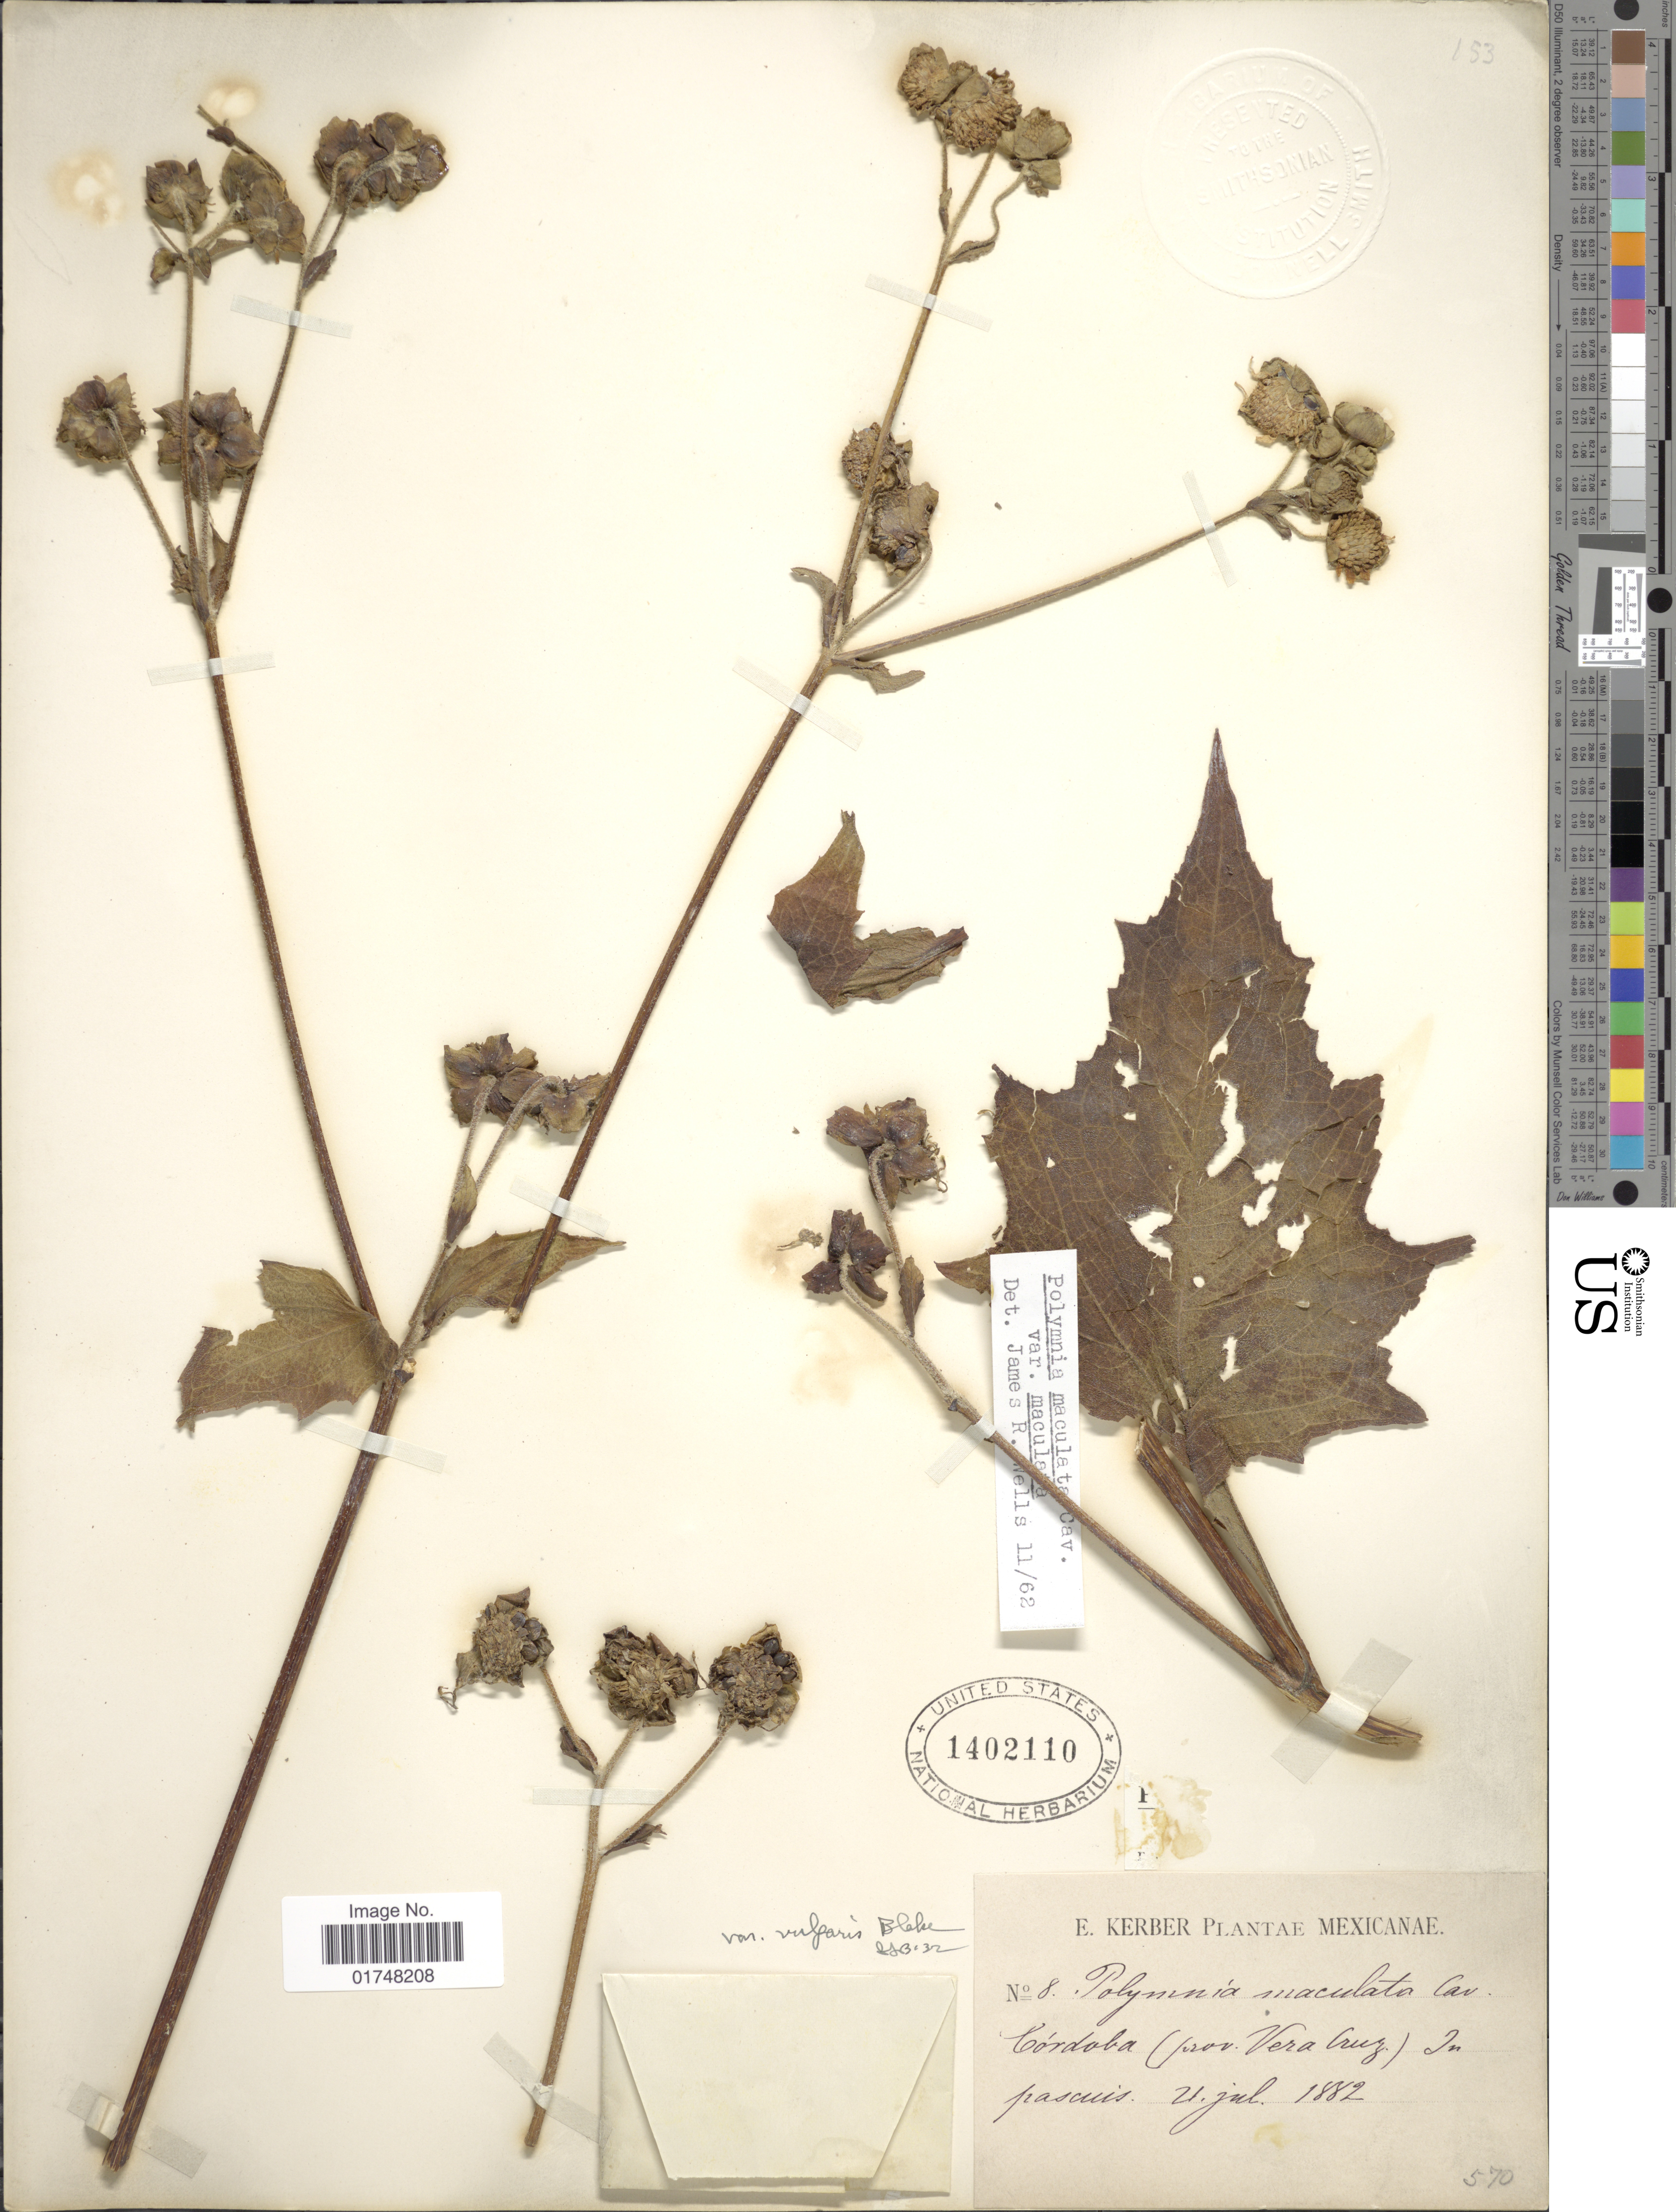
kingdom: Plantae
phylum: Tracheophyta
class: Magnoliopsida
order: Asterales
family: Asteraceae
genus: Smallanthus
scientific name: Smallanthus maculatus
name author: (Cav.) H. Rob.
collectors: E. Kerber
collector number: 8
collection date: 1882-07-21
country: Mexico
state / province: Veracruz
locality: Cordoba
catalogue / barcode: US 1402110